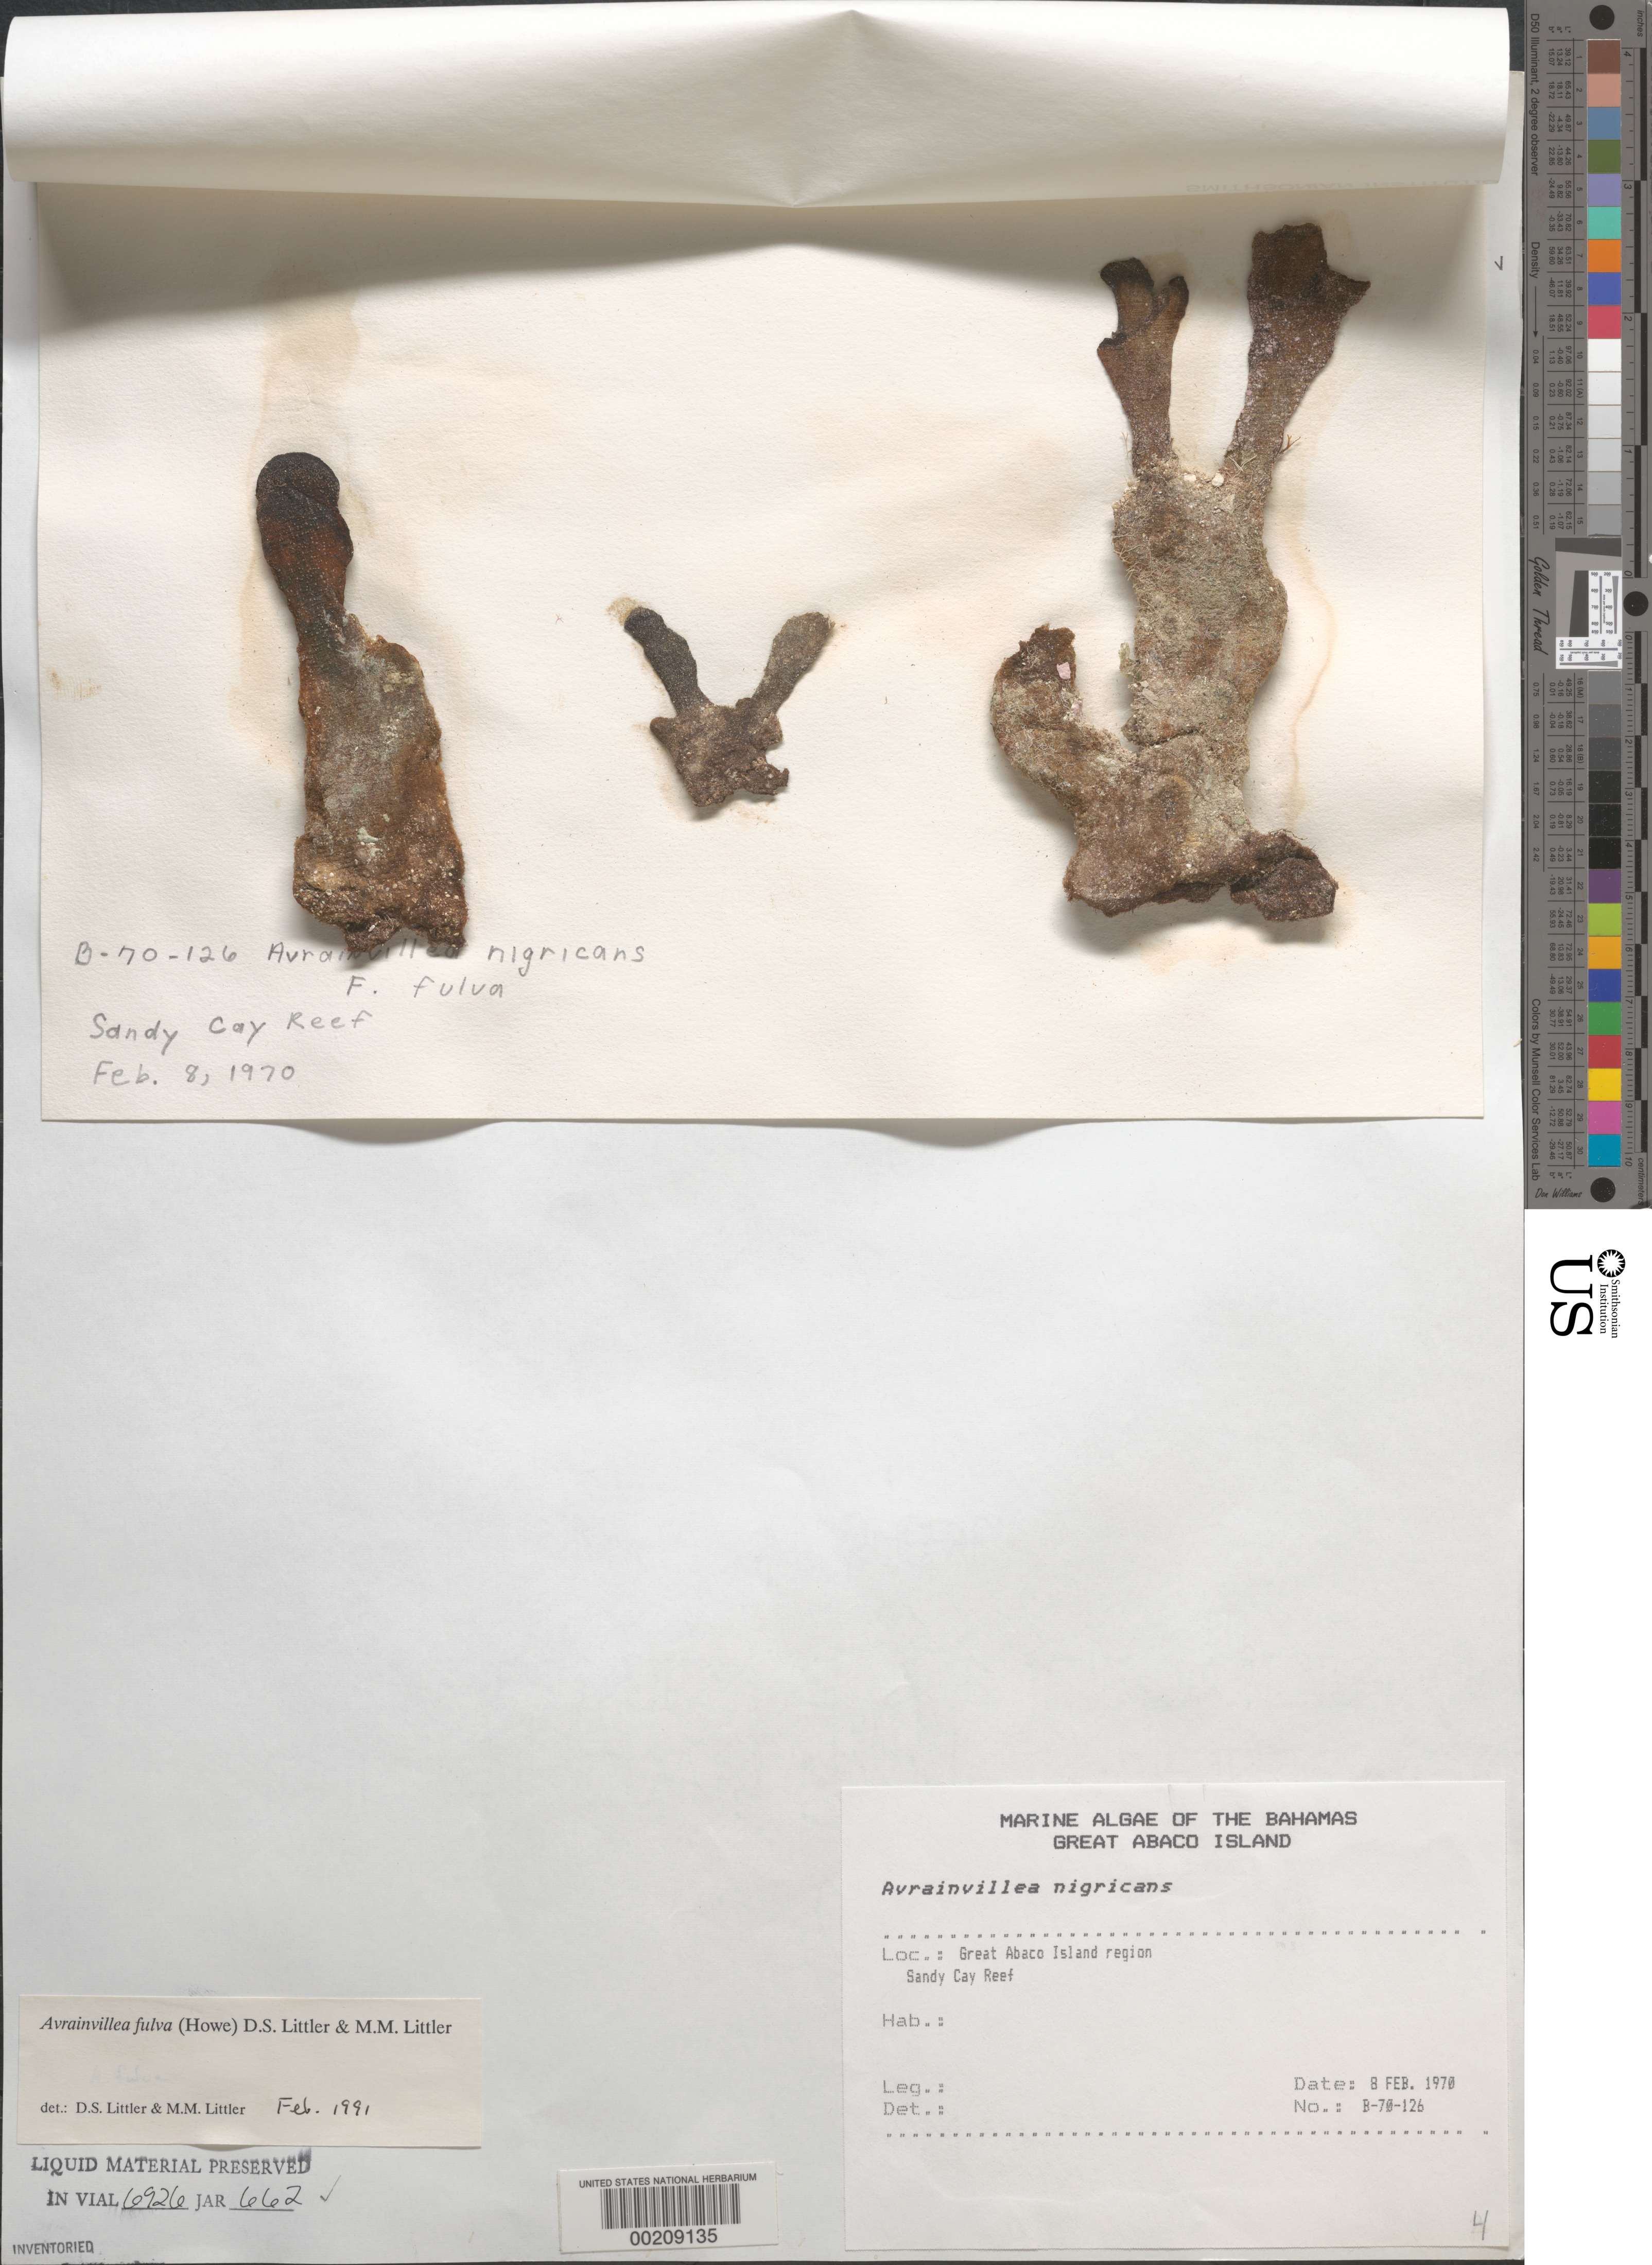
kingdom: Plantae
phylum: Chlorophyta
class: Ulvophyceae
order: Bryopsidales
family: Dichotomosiphonaceae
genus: Avrainvillea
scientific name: Avrainvillea fulva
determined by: Littler, D. S.; Littler, M. M.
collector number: B-70-126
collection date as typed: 08 Feb 1970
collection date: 1970-02-08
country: Bahamas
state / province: Abaco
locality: Sandy cay, great abaco island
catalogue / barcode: US 25340